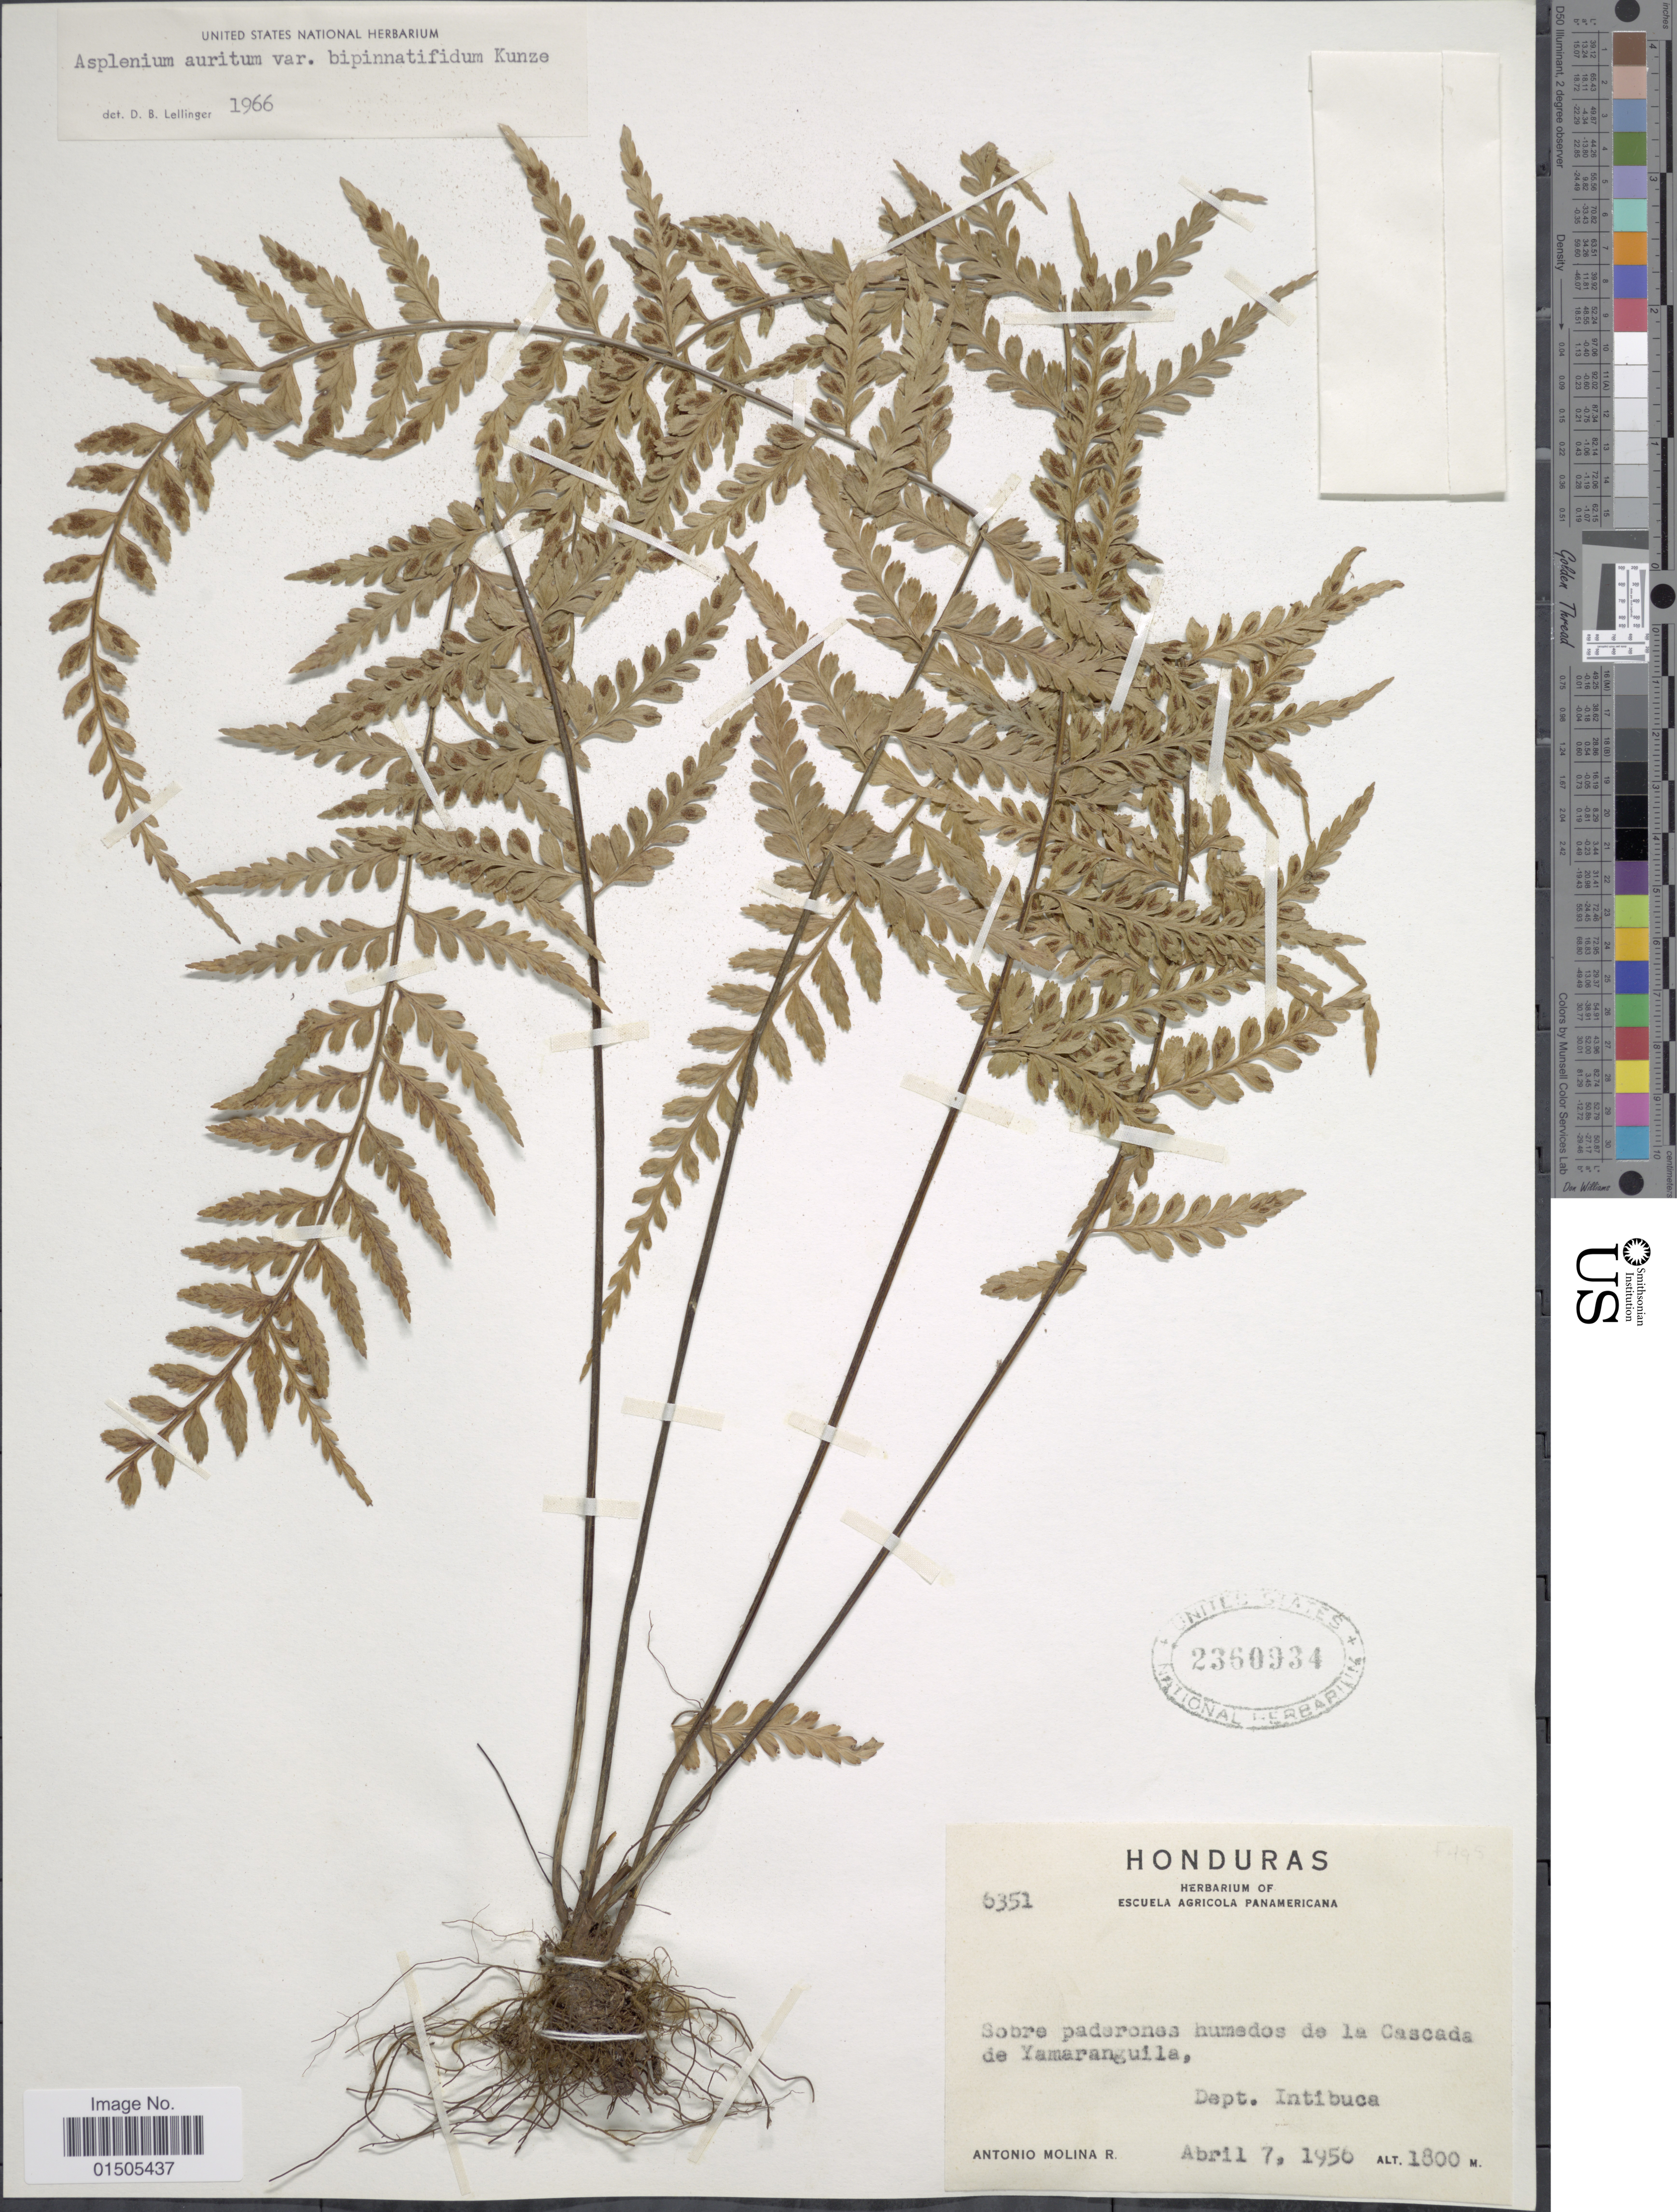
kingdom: Plantae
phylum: Tracheophyta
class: Polypodiopsida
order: Polypodiales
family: Aspleniaceae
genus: Asplenium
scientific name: Asplenium auritum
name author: Sw.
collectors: A. Molina R.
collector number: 6351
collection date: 1956-04-07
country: Honduras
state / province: Intibuca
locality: Sobre paderones humedos de la Cascada de Yamaranguila.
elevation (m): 1800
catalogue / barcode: US 2360934